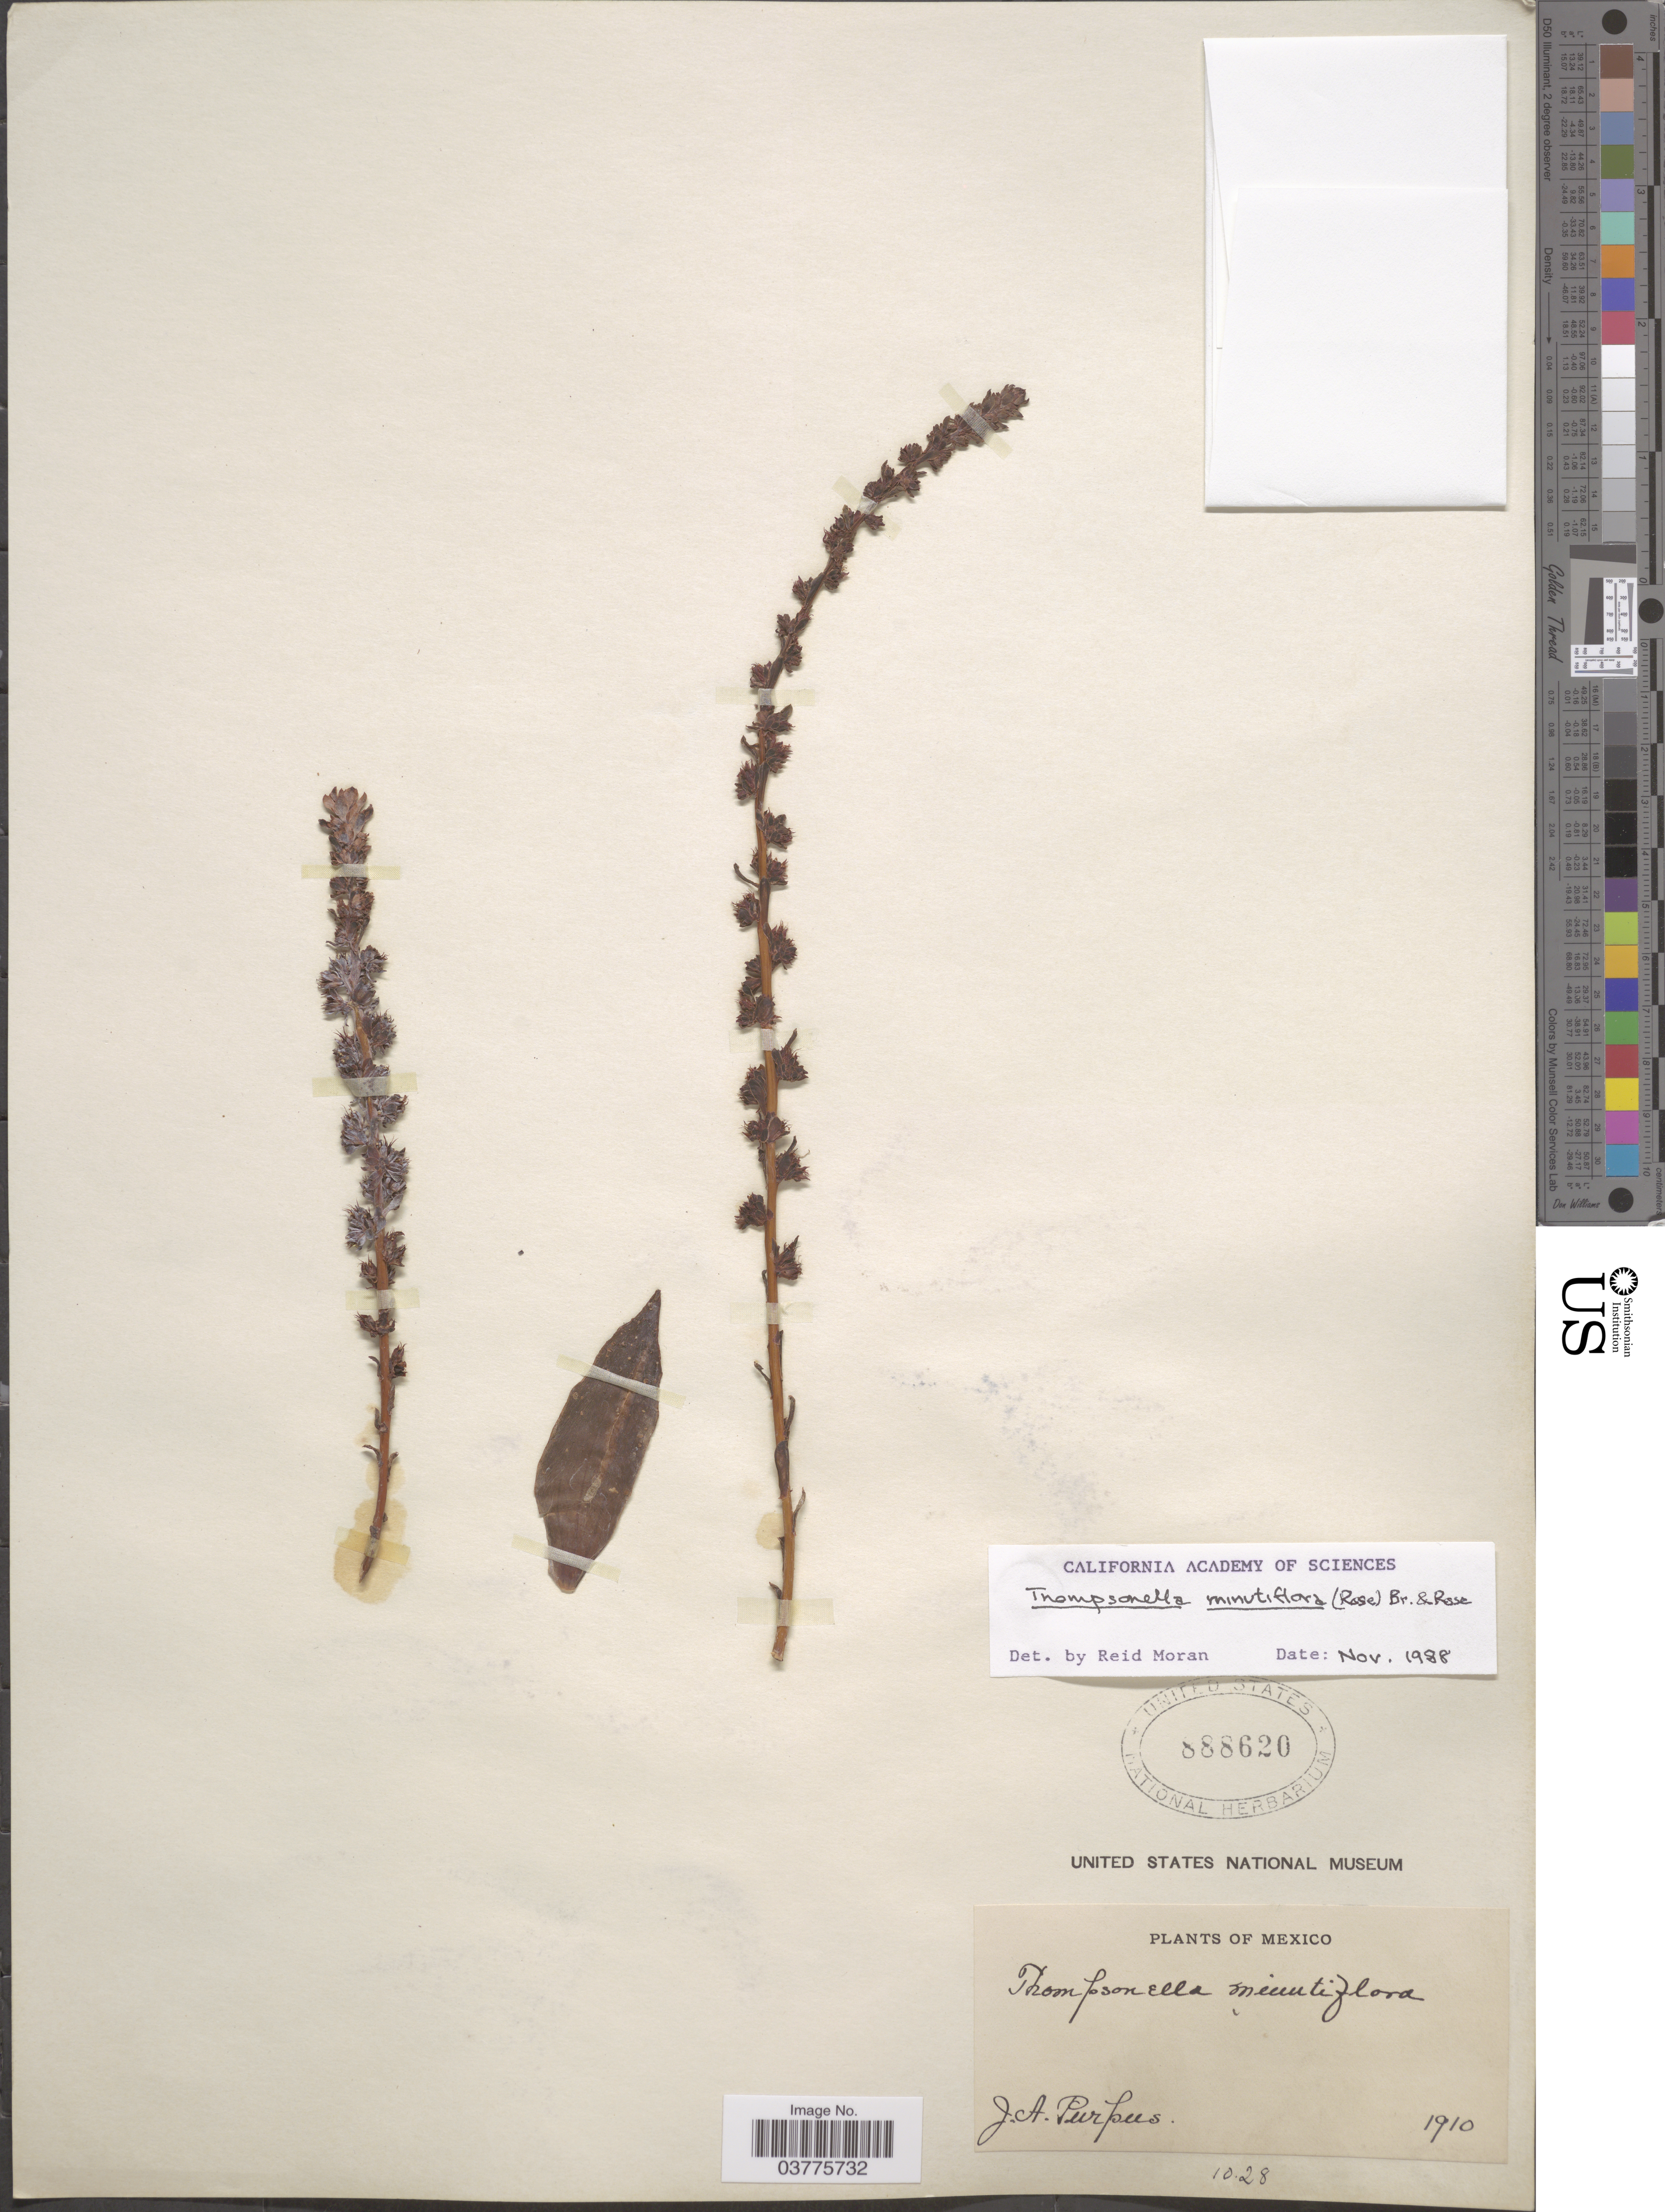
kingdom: Plantae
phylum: Tracheophyta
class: Magnoliopsida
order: Saxifragales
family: Crassulaceae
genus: Thompsonella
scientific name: Thompsonella minutiflora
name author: (Rose) Britton & Rose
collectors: J. A. Purpus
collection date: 1910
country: Mexico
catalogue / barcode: US 888620